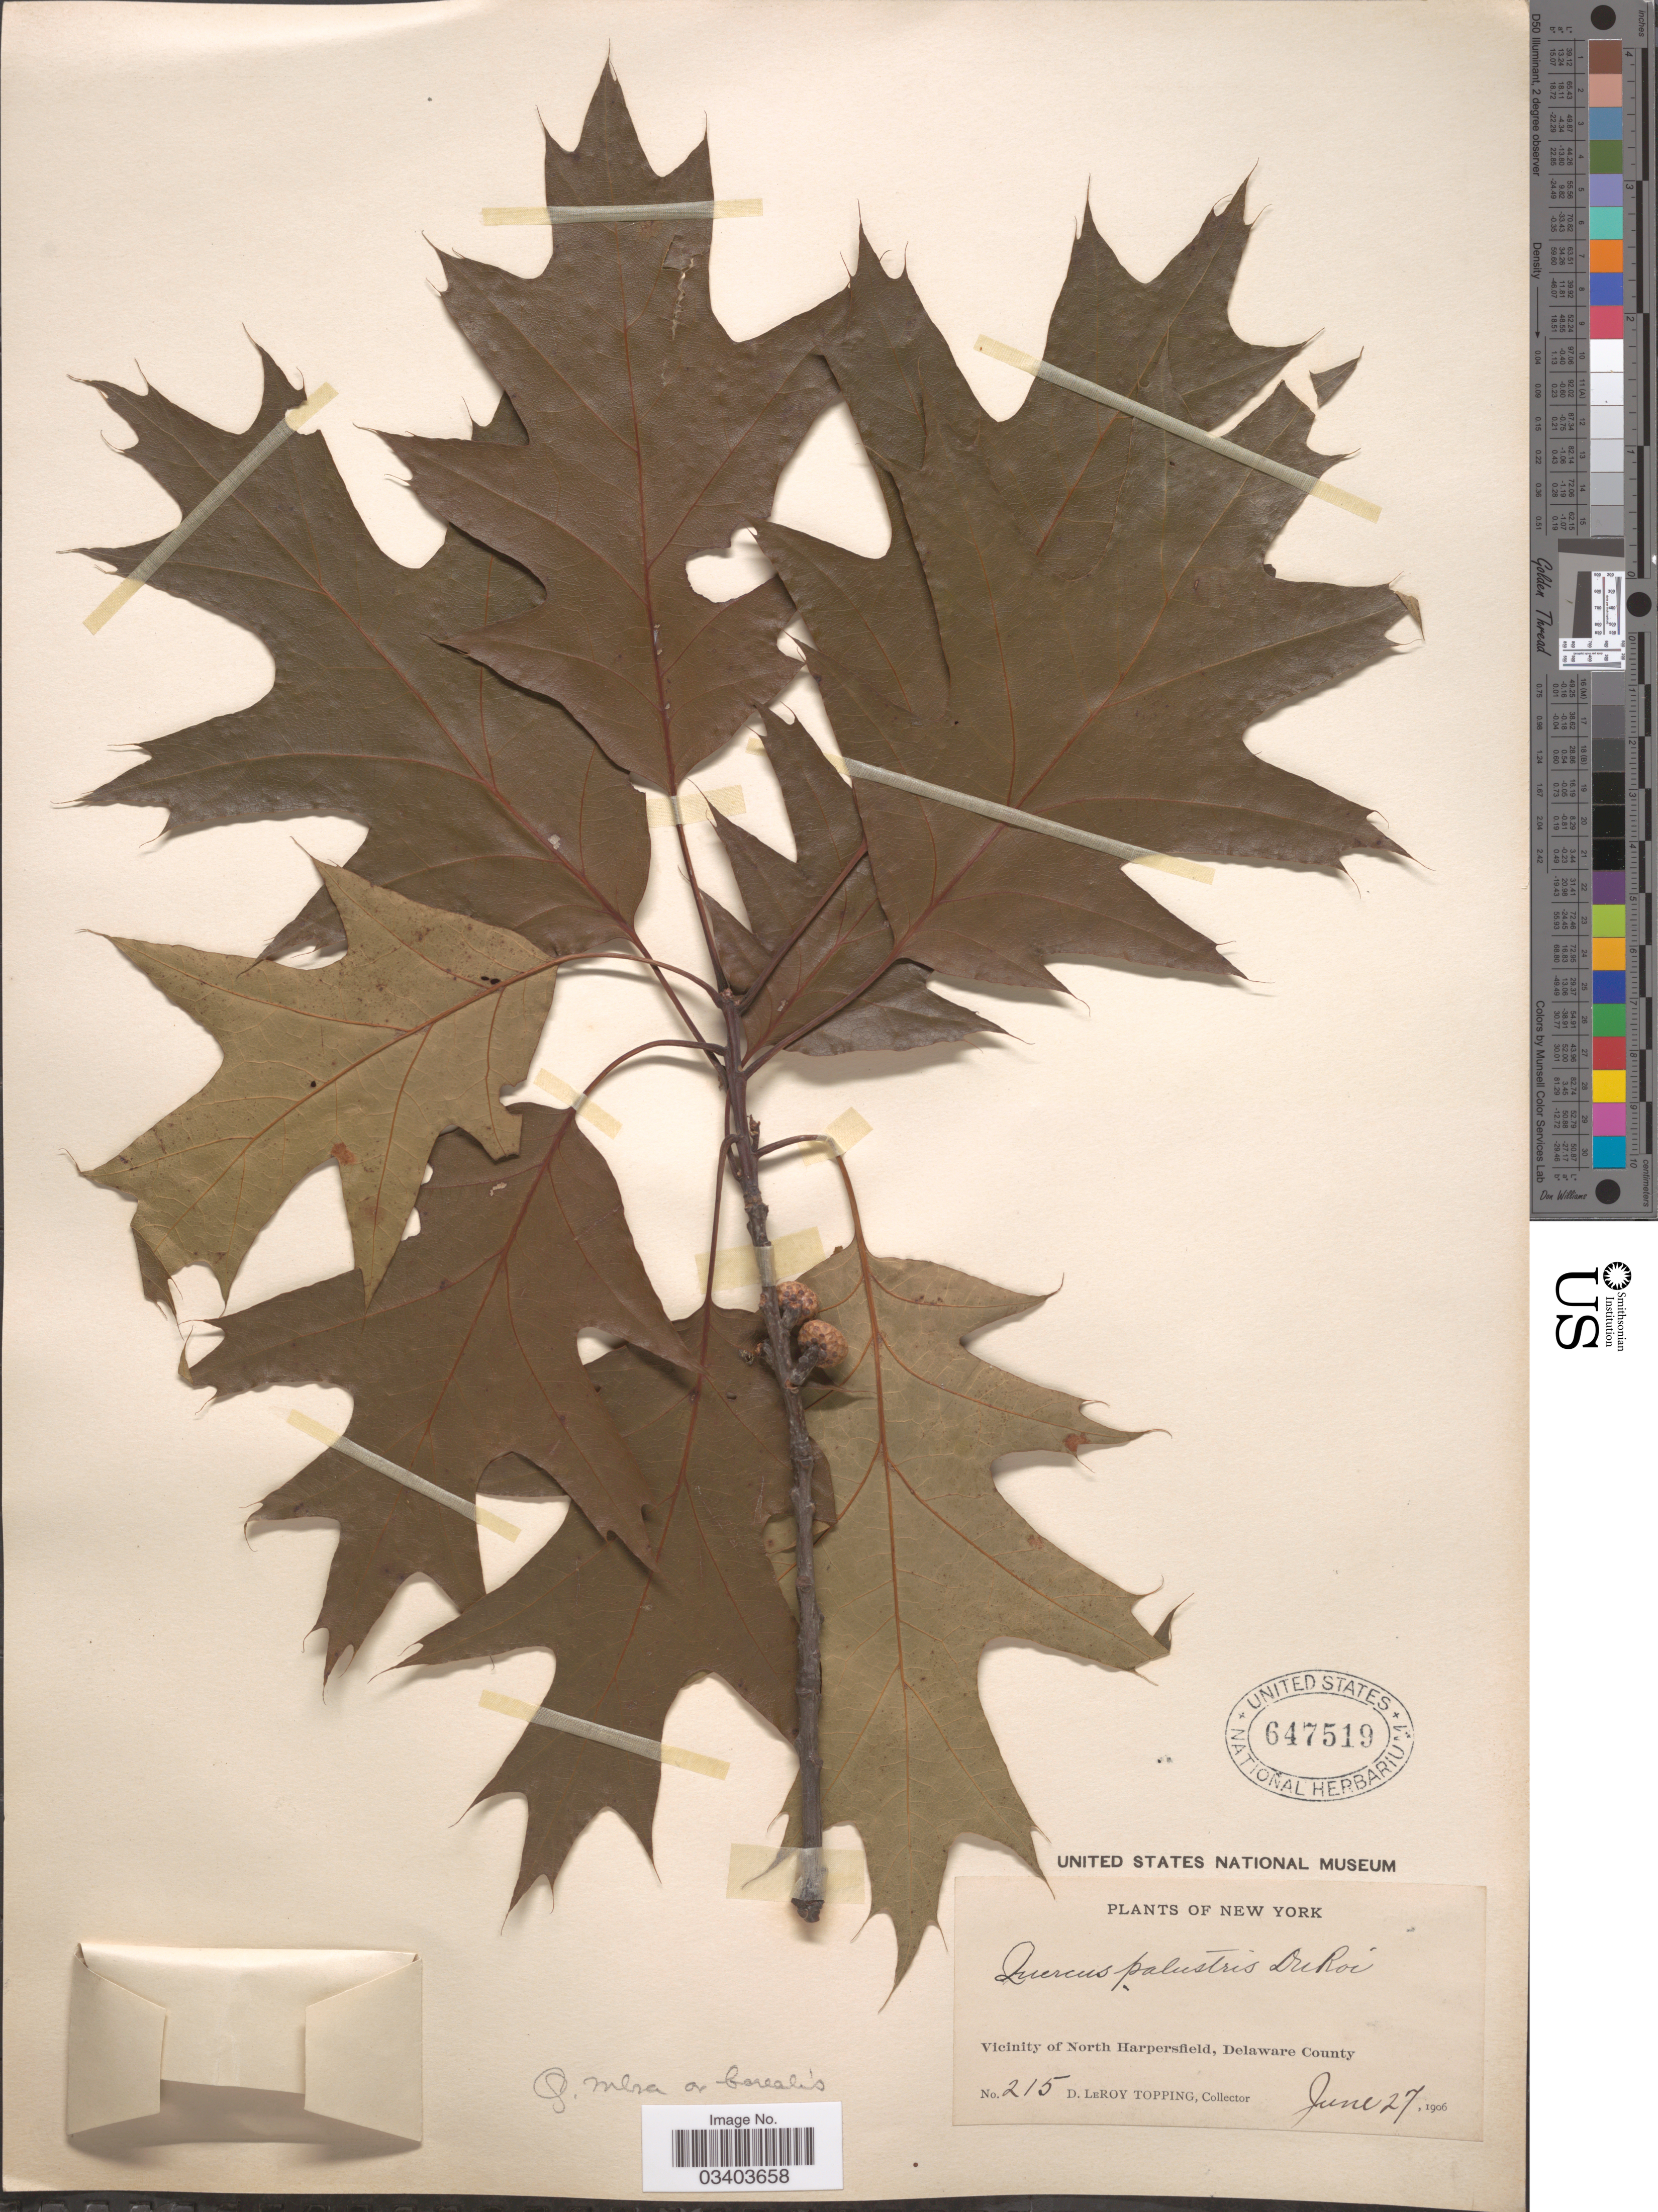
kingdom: Plantae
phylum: Tracheophyta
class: Magnoliopsida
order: Fagales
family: Fagaceae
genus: Quercus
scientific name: Quercus borealis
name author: F. Michx.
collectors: D. L. Topping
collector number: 215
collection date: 1906-06-27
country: United States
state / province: New York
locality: Vicinity of North Harpersfield, Delaware County.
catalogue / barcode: US 647519